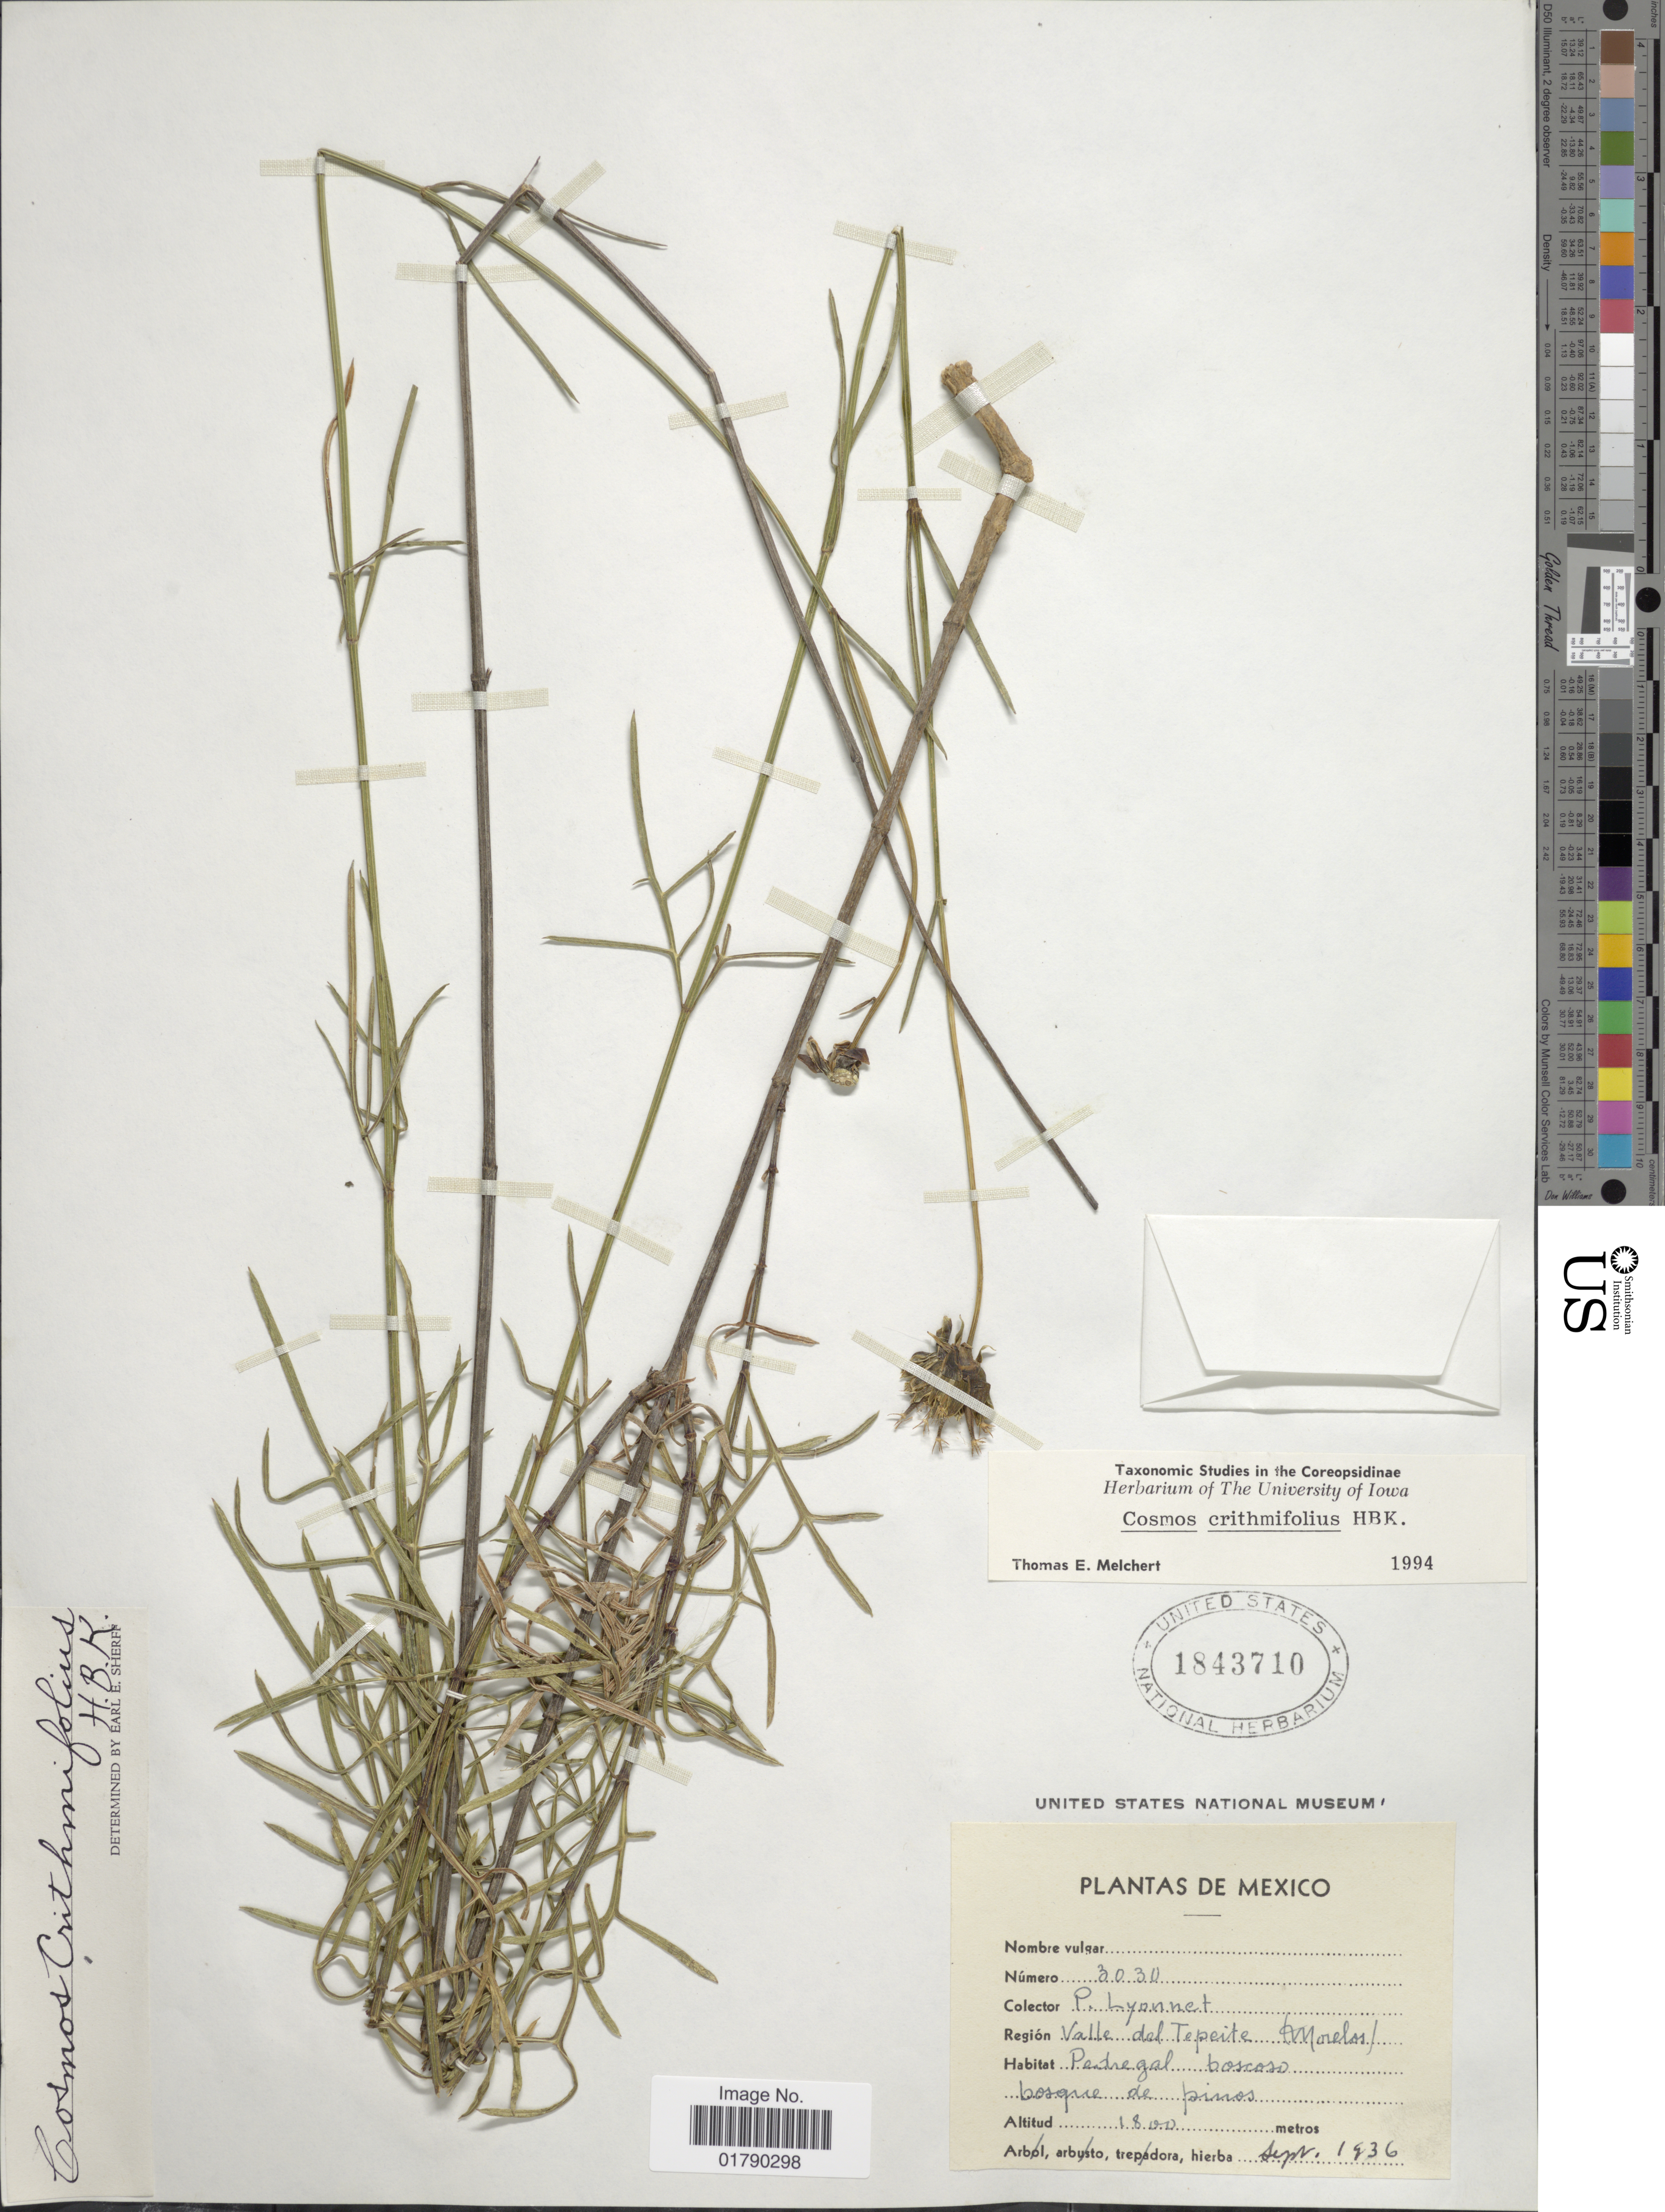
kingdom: Plantae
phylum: Tracheophyta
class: Magnoliopsida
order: Asterales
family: Asteraceae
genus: Cosmos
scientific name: Cosmos crithmifolius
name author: Kunth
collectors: P. Lyonnet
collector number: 3030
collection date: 1936-09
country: Mexico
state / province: Morelos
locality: Valle del Tapeite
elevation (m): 1800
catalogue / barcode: US 1843710